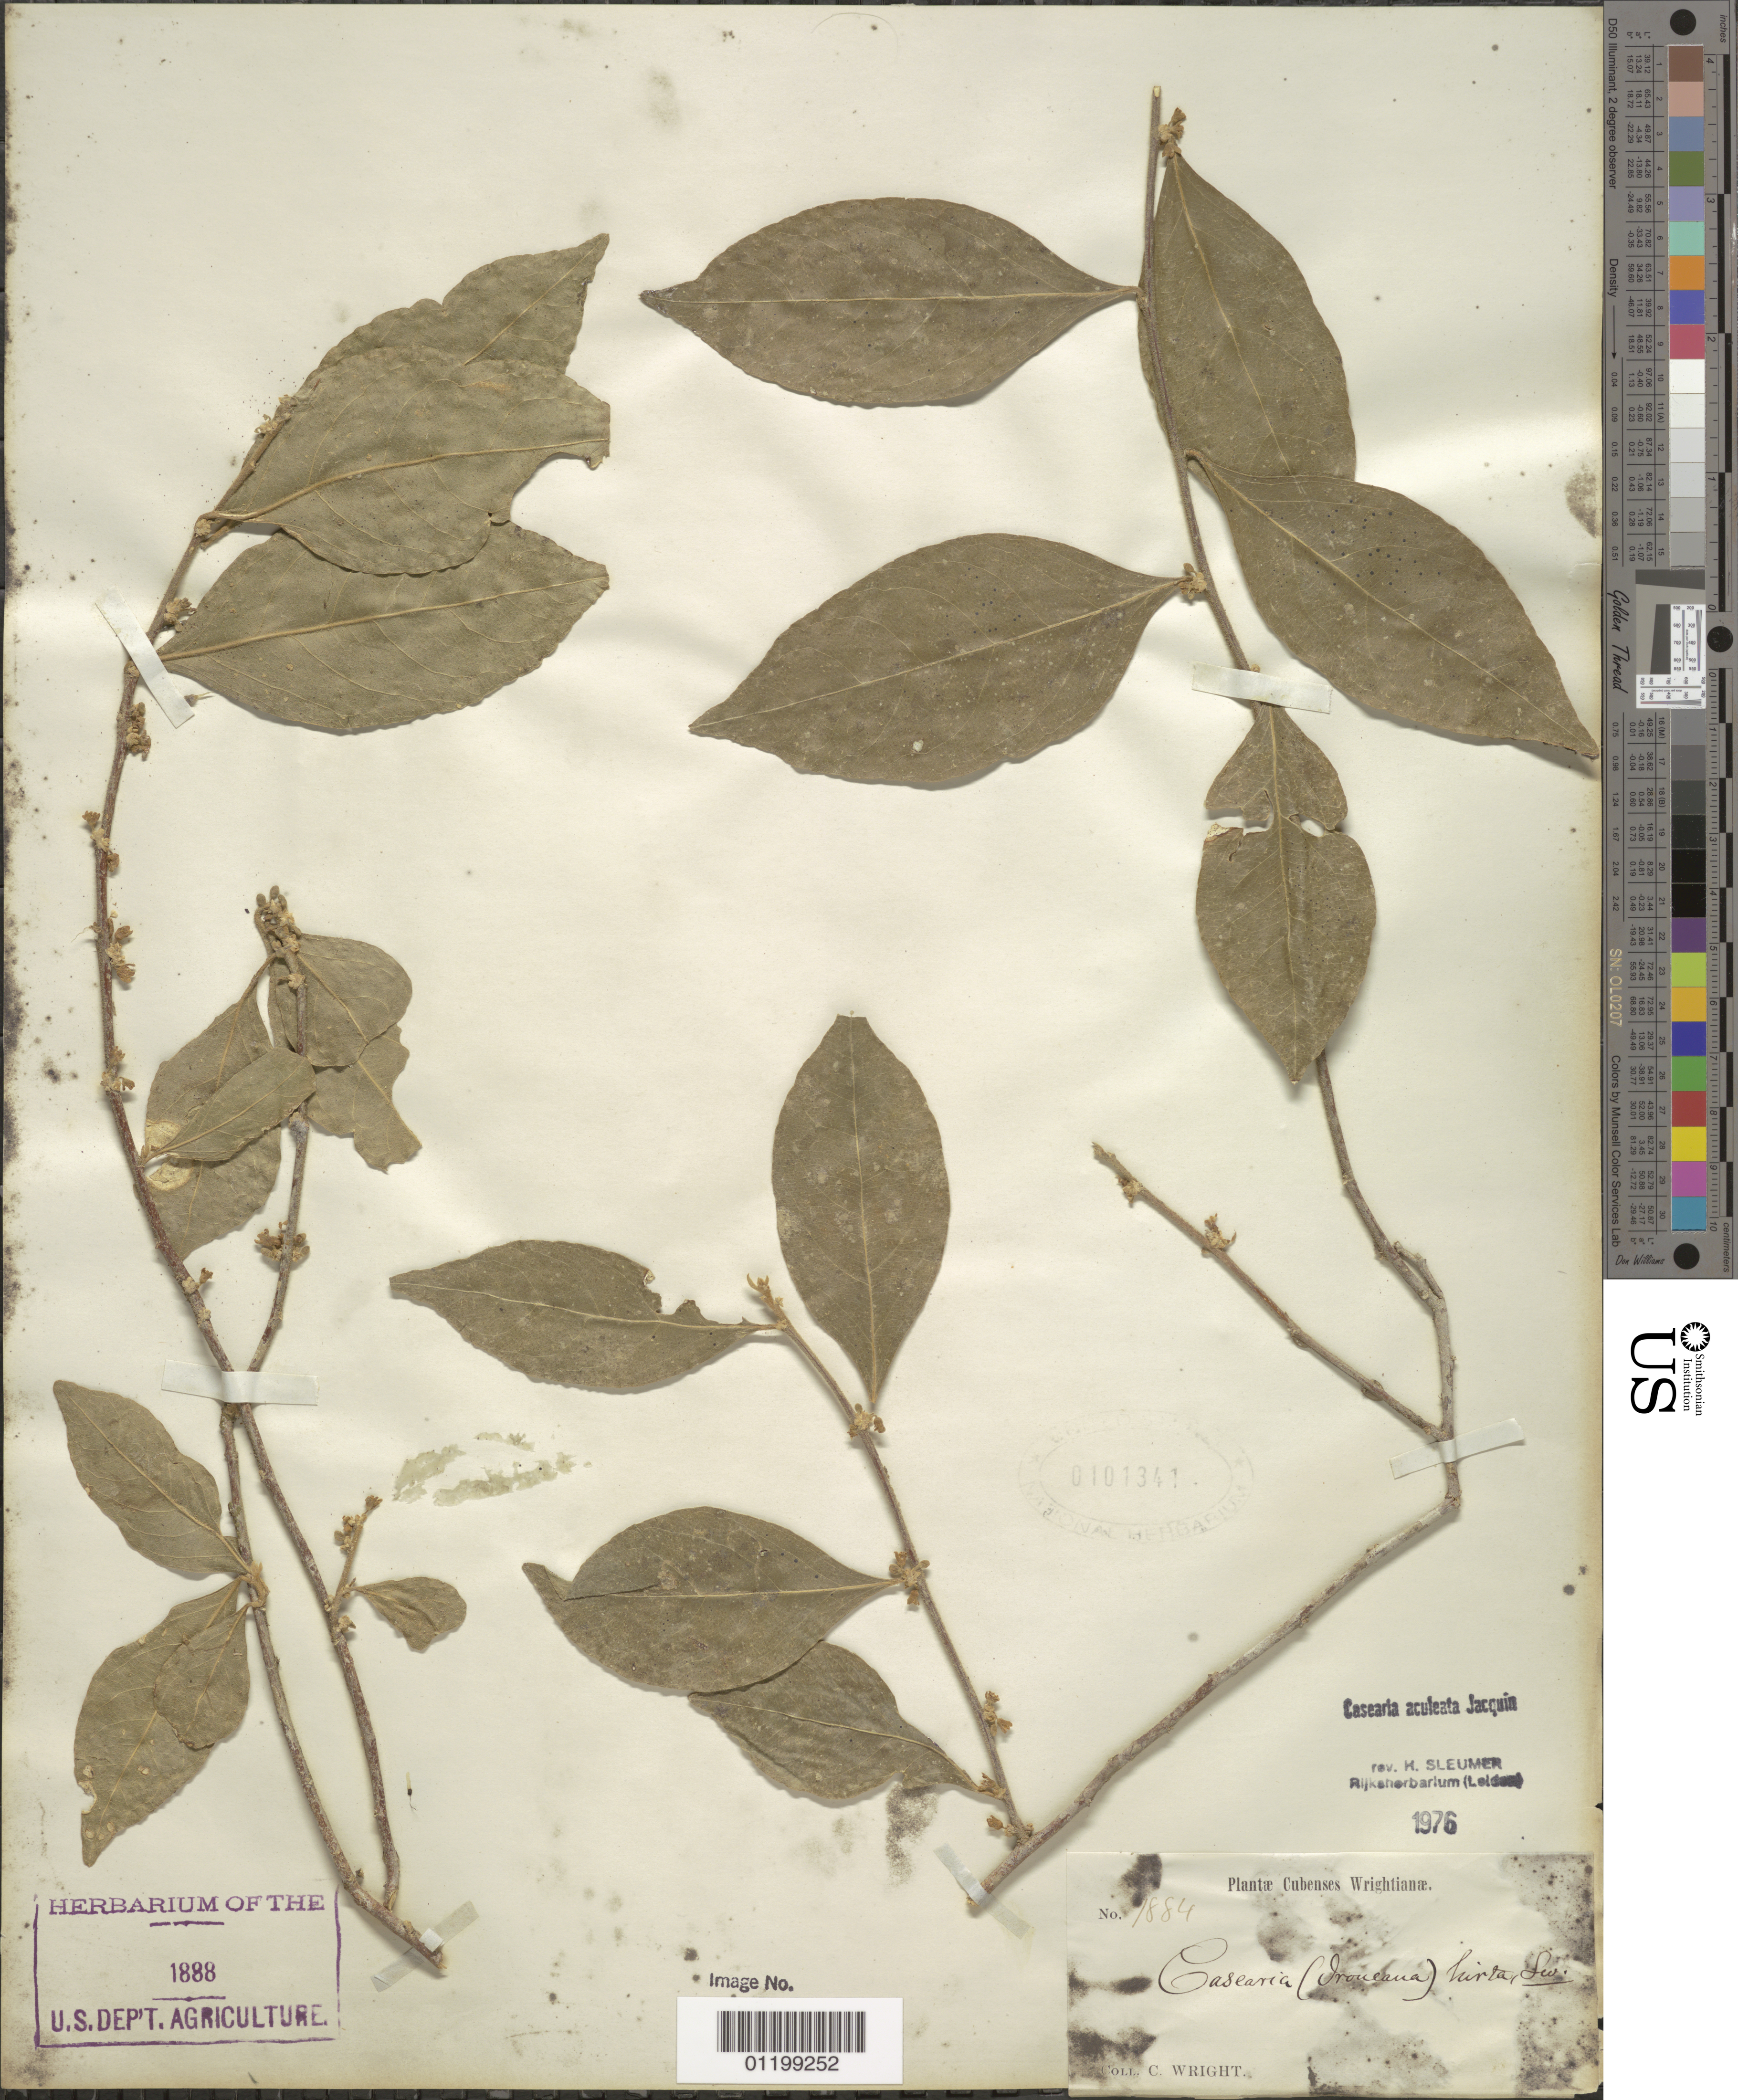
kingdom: Plantae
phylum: Tracheophyta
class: Magnoliopsida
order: Malpighiales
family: Salicaceae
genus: Casearia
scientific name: Casearia aculeata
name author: Jacq.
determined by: Sleumer, H. O.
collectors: C. Wright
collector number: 1884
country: Cuba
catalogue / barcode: US 101341